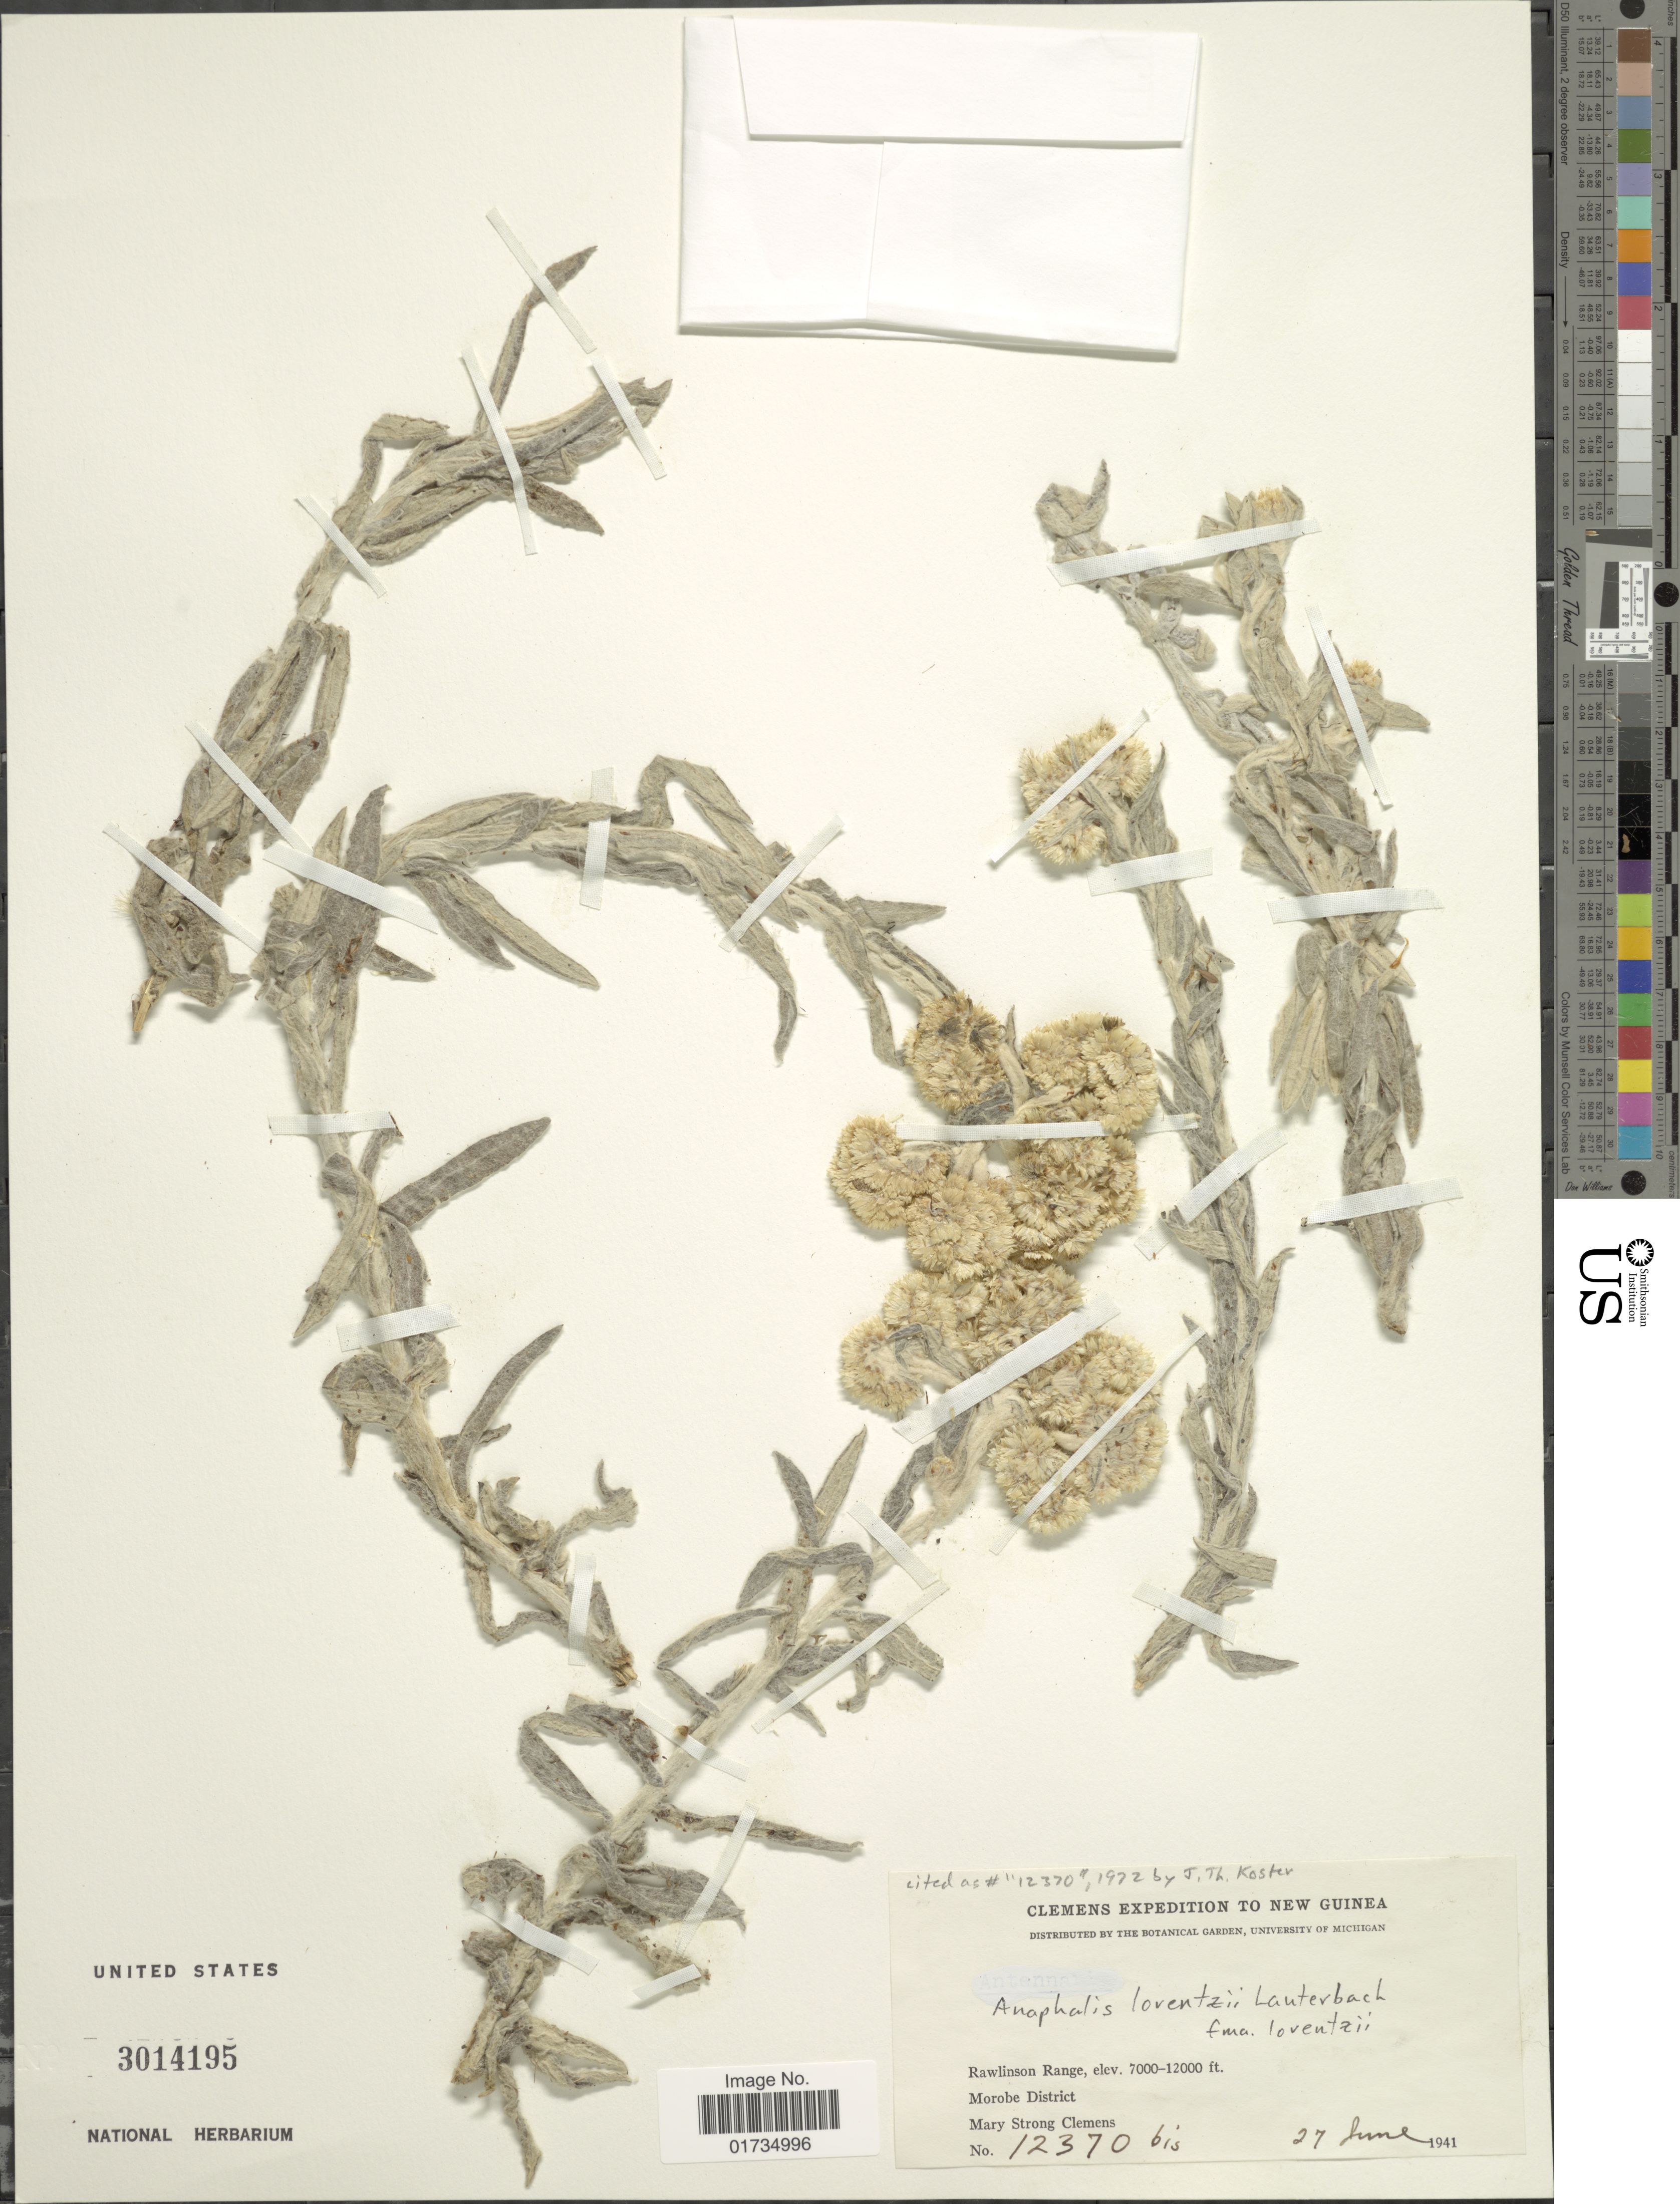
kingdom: Plantae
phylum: Tracheophyta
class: Magnoliopsida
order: Asterales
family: Asteraceae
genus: Anaphalis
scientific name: Anaphalis lorentzii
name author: Lauterb.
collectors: M. S. Clemens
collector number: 12370bis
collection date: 1941-06-27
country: Papua New Guinea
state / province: Morobe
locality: New Guinea. Rawlinson Range. Morobe District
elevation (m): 2134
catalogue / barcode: US 3014195